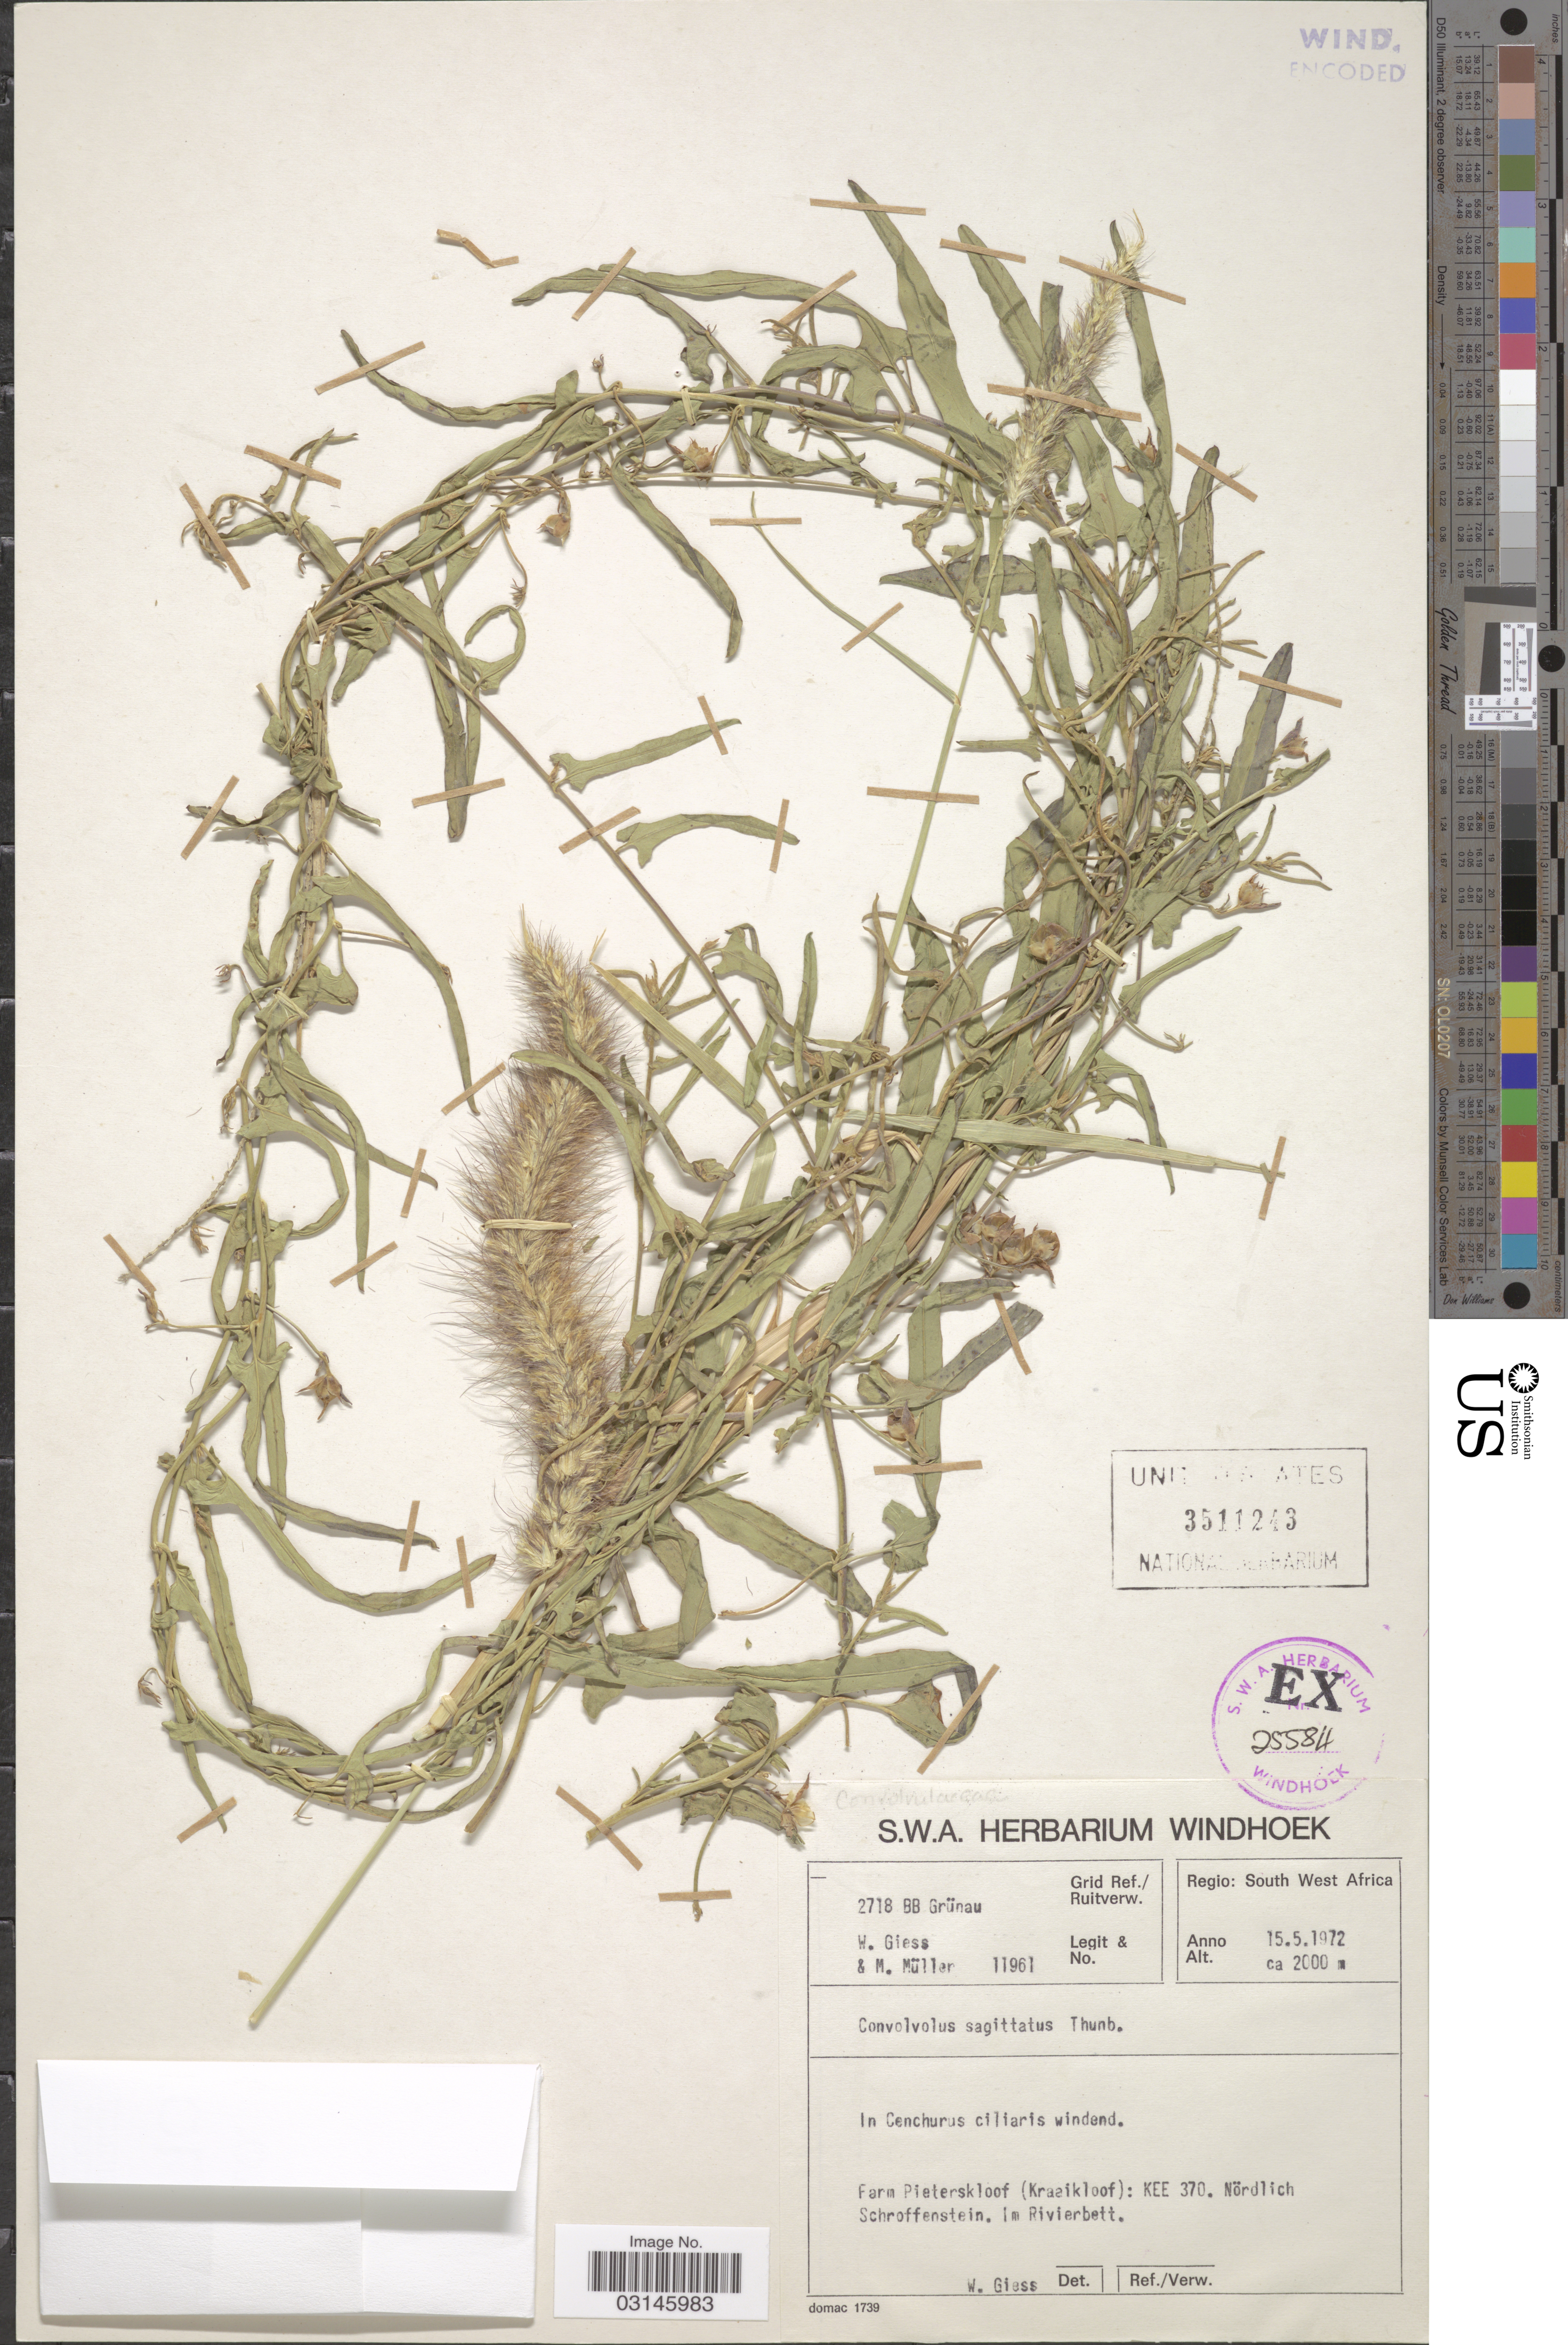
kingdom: Plantae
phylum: Tracheophyta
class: Magnoliopsida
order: Solanales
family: Convolvulaceae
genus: Convolvulus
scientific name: Convolvulus sagittatus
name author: Thunb.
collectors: W. Giess & M. Müller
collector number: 11961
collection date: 1972-05-15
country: Namibia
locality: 2718 BB Grünau Grid Ref./ Ruitverw. Regio: South West Africa. Farm Pieterskloof (Kraaikloof): KEE 370. Nördlich Schroffenstein, im Rivierbett.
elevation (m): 2000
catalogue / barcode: US 3511243